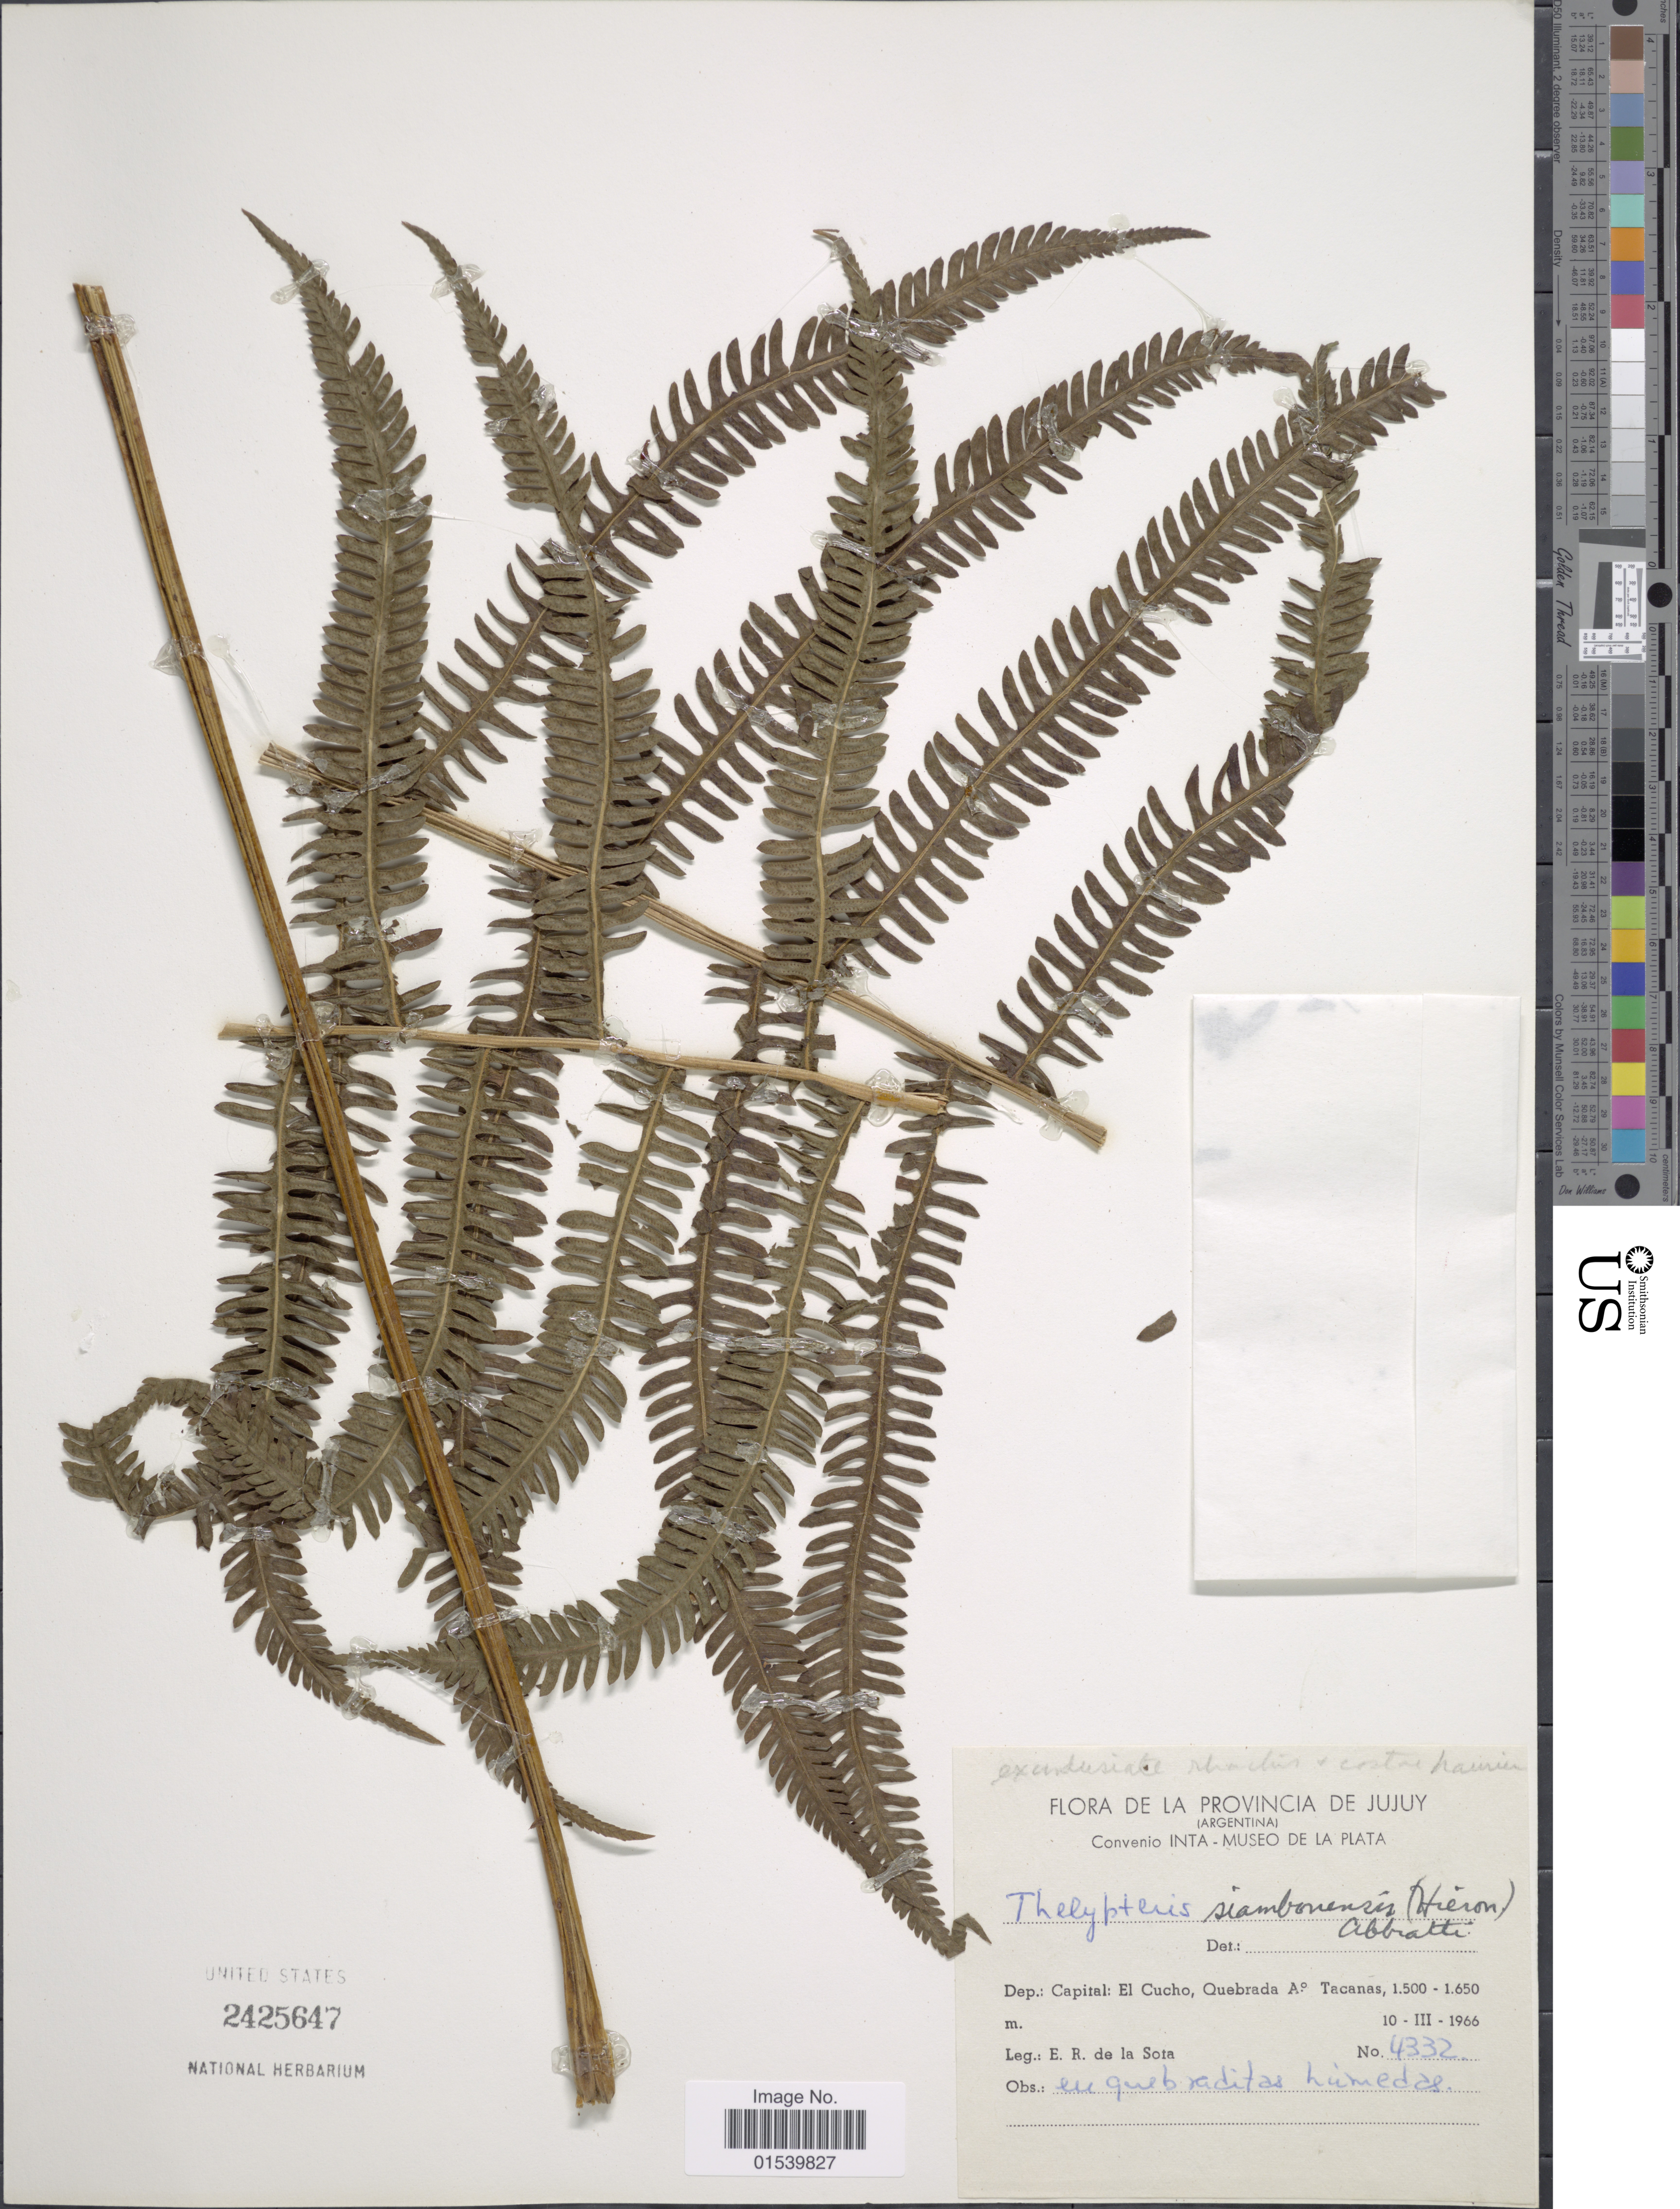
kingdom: Plantae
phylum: Tracheophyta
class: Polypodiopsida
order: Polypodiales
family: Thelypteridaceae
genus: Amauropelta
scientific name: Amauropelta achalensis (Hieron.) comb. nov., ined. 2015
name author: (Hieron.)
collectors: E. R. de la Sota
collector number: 4332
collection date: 1966-03-10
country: Argentina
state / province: Jujuy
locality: Convenio Inta-Museo de la Plata, Dep.: Capital: El Cucho, Quebrada A° Tacanas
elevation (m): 1500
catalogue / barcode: US 2425647